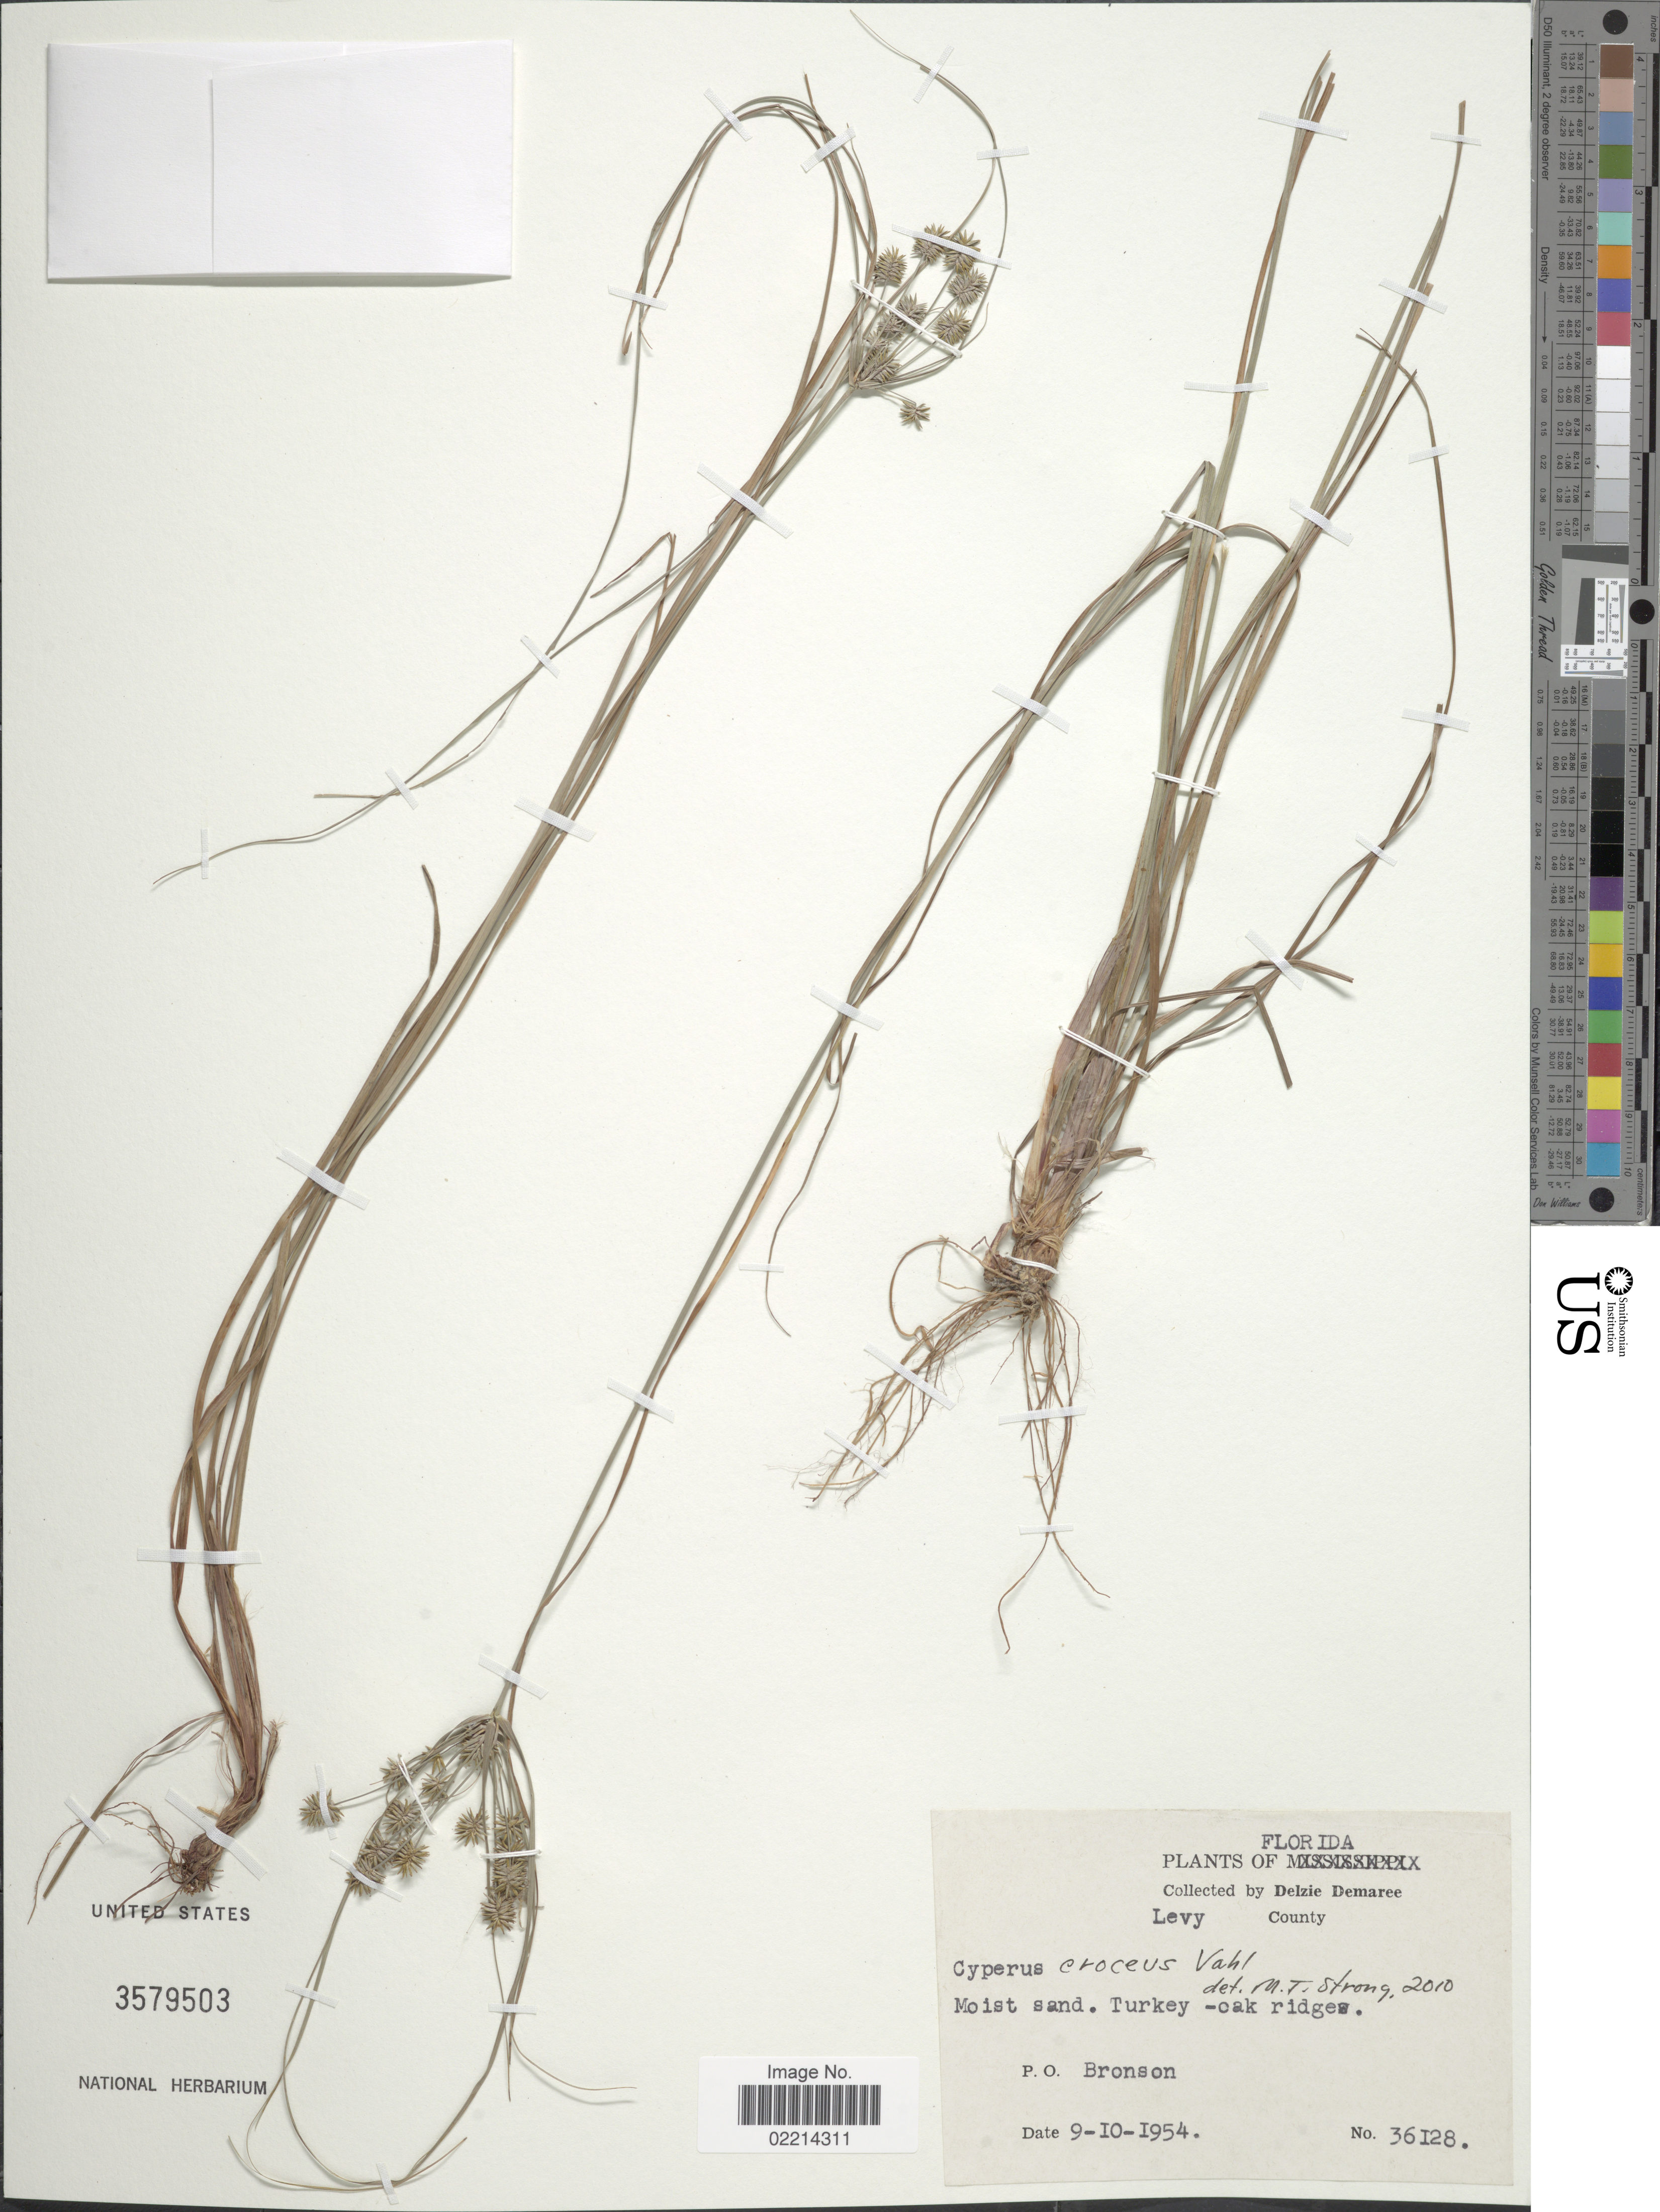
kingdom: Plantae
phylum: Tracheophyta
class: Liliopsida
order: Poales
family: Cyperaceae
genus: Cyperus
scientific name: Cyperus croceus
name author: Vahl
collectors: D. Demaree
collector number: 36128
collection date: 1954-09-10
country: United States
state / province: Florida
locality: Levy County, Moist sand, Turkey -oak ridges, P.O. Bronson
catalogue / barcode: US 3579503